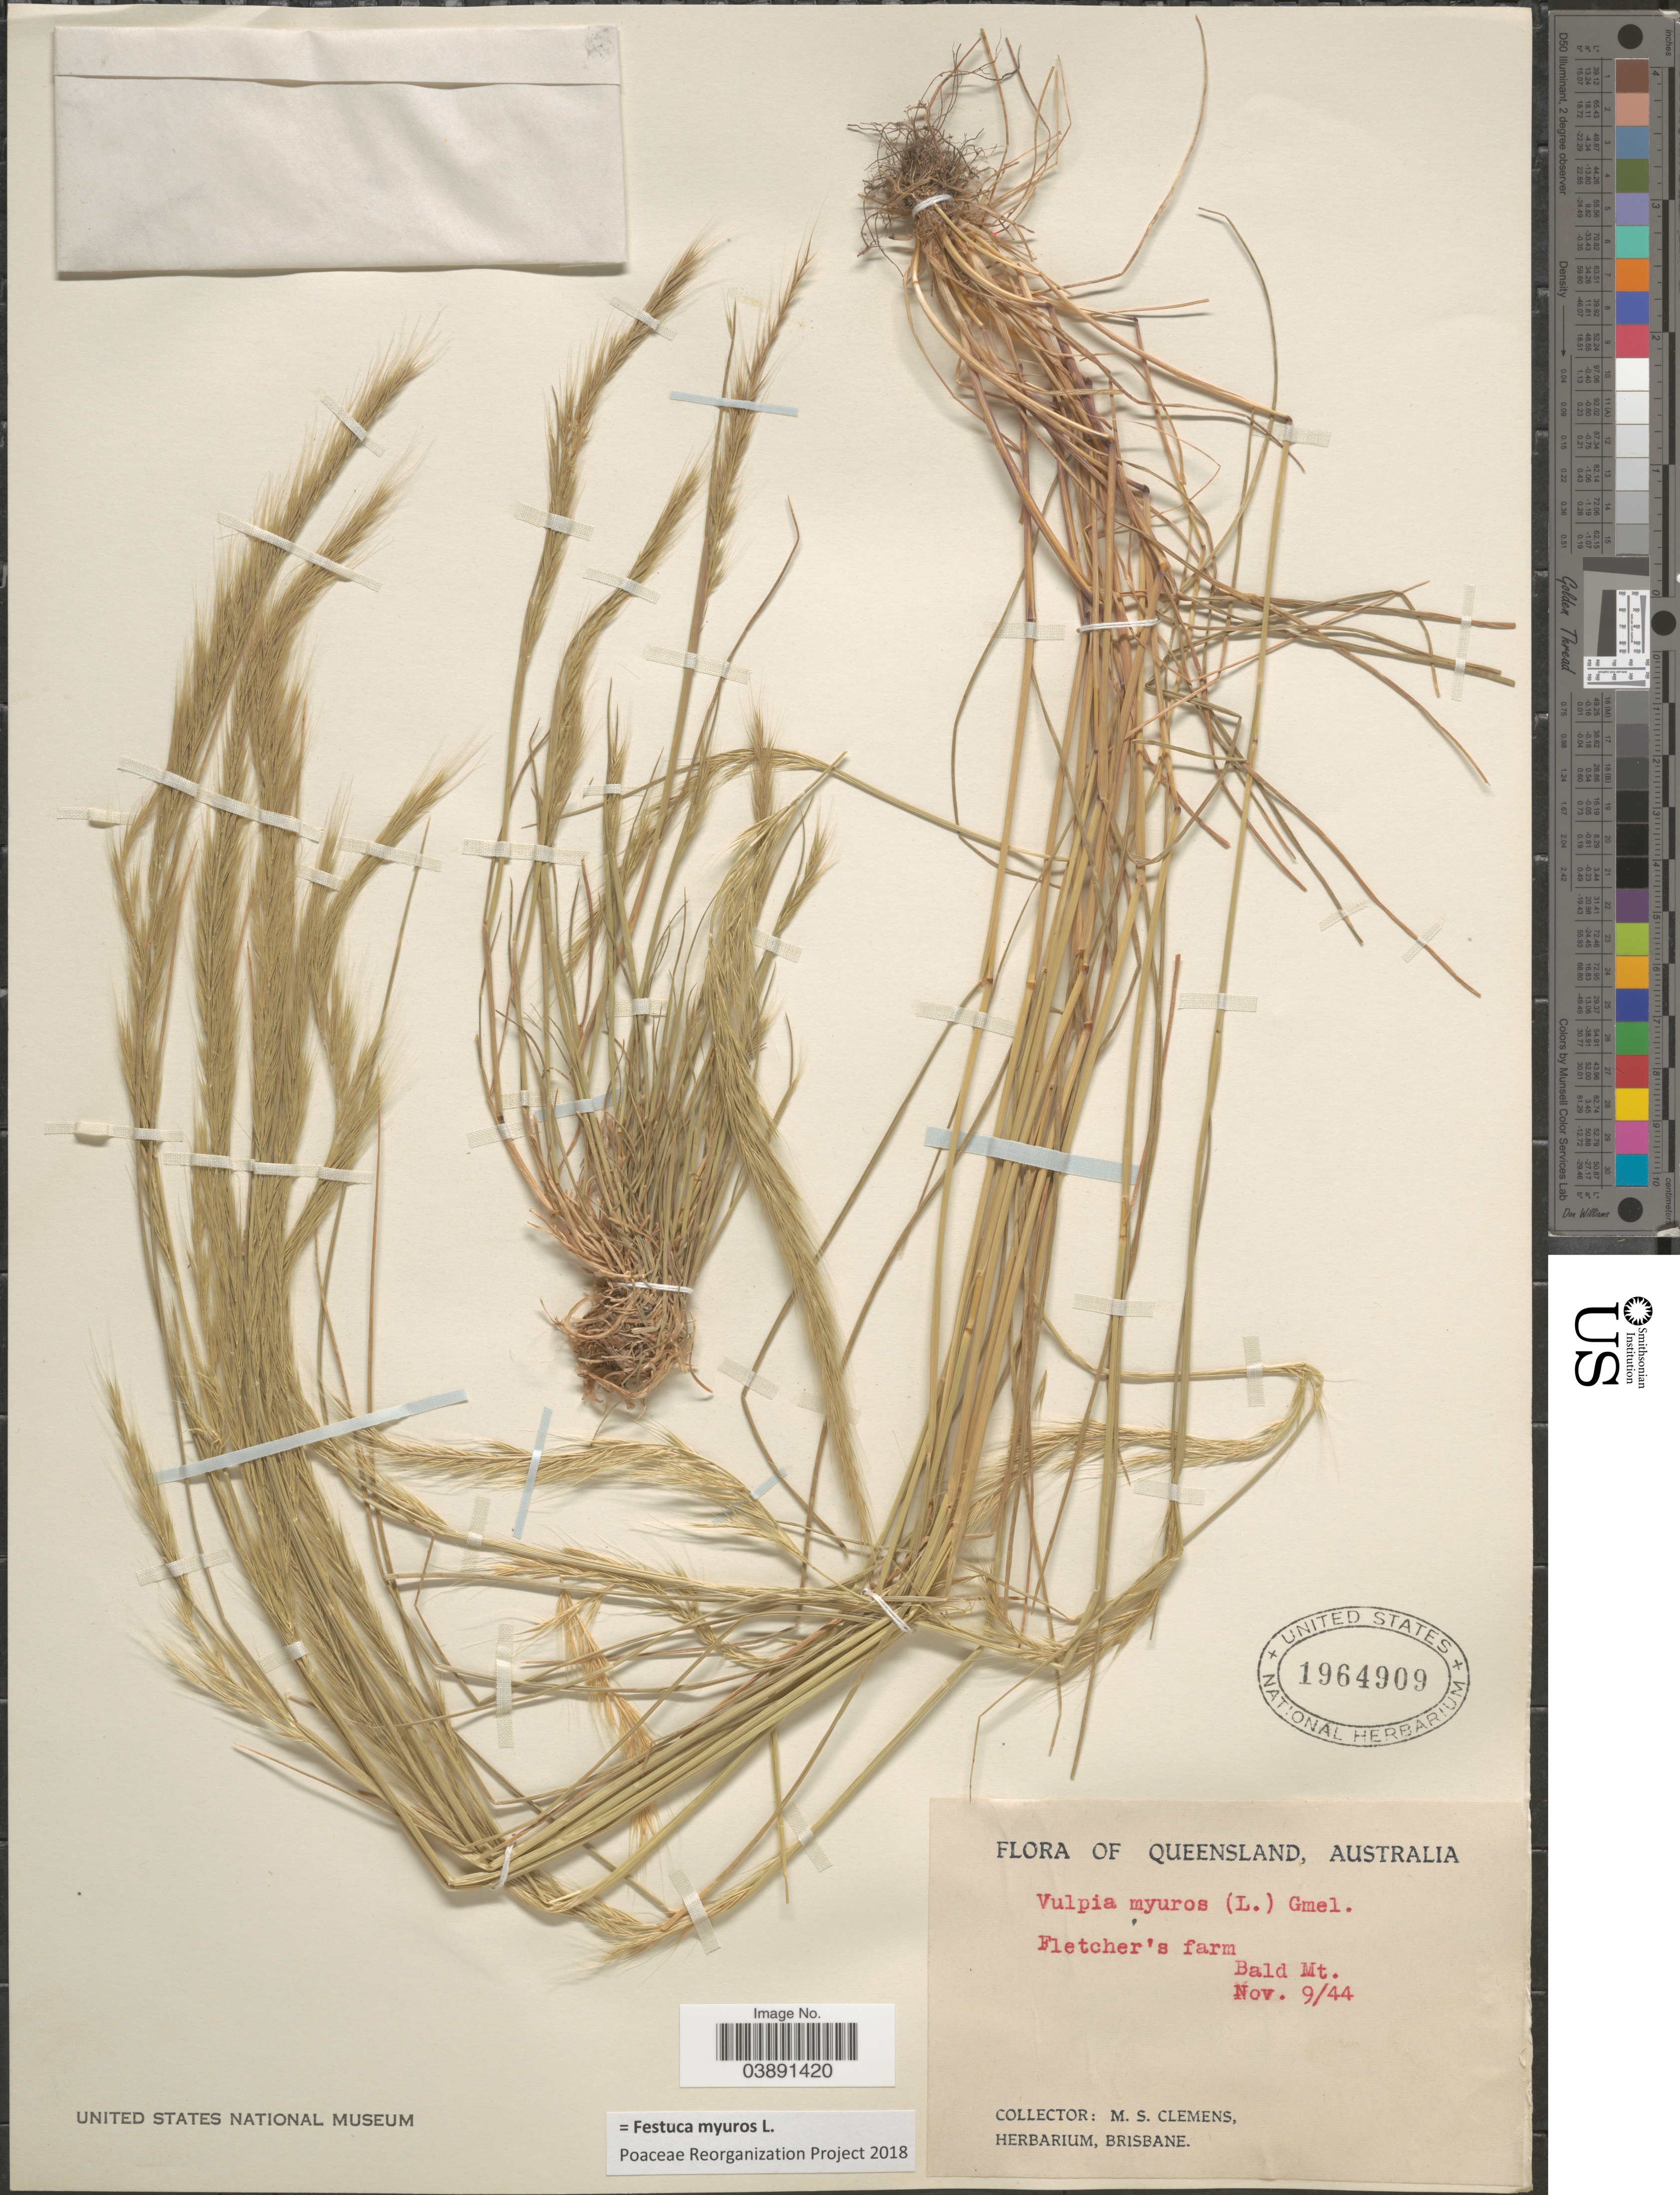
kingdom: Plantae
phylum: Tracheophyta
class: Liliopsida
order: Poales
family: Poaceae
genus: Festuca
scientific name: Festuca myuros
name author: L.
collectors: M. S. Clemens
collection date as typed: Transcribed d/m/y: 9/11/44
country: Australia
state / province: Queensland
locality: Fletcher's farm. Bald Mt.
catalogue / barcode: US 1964909